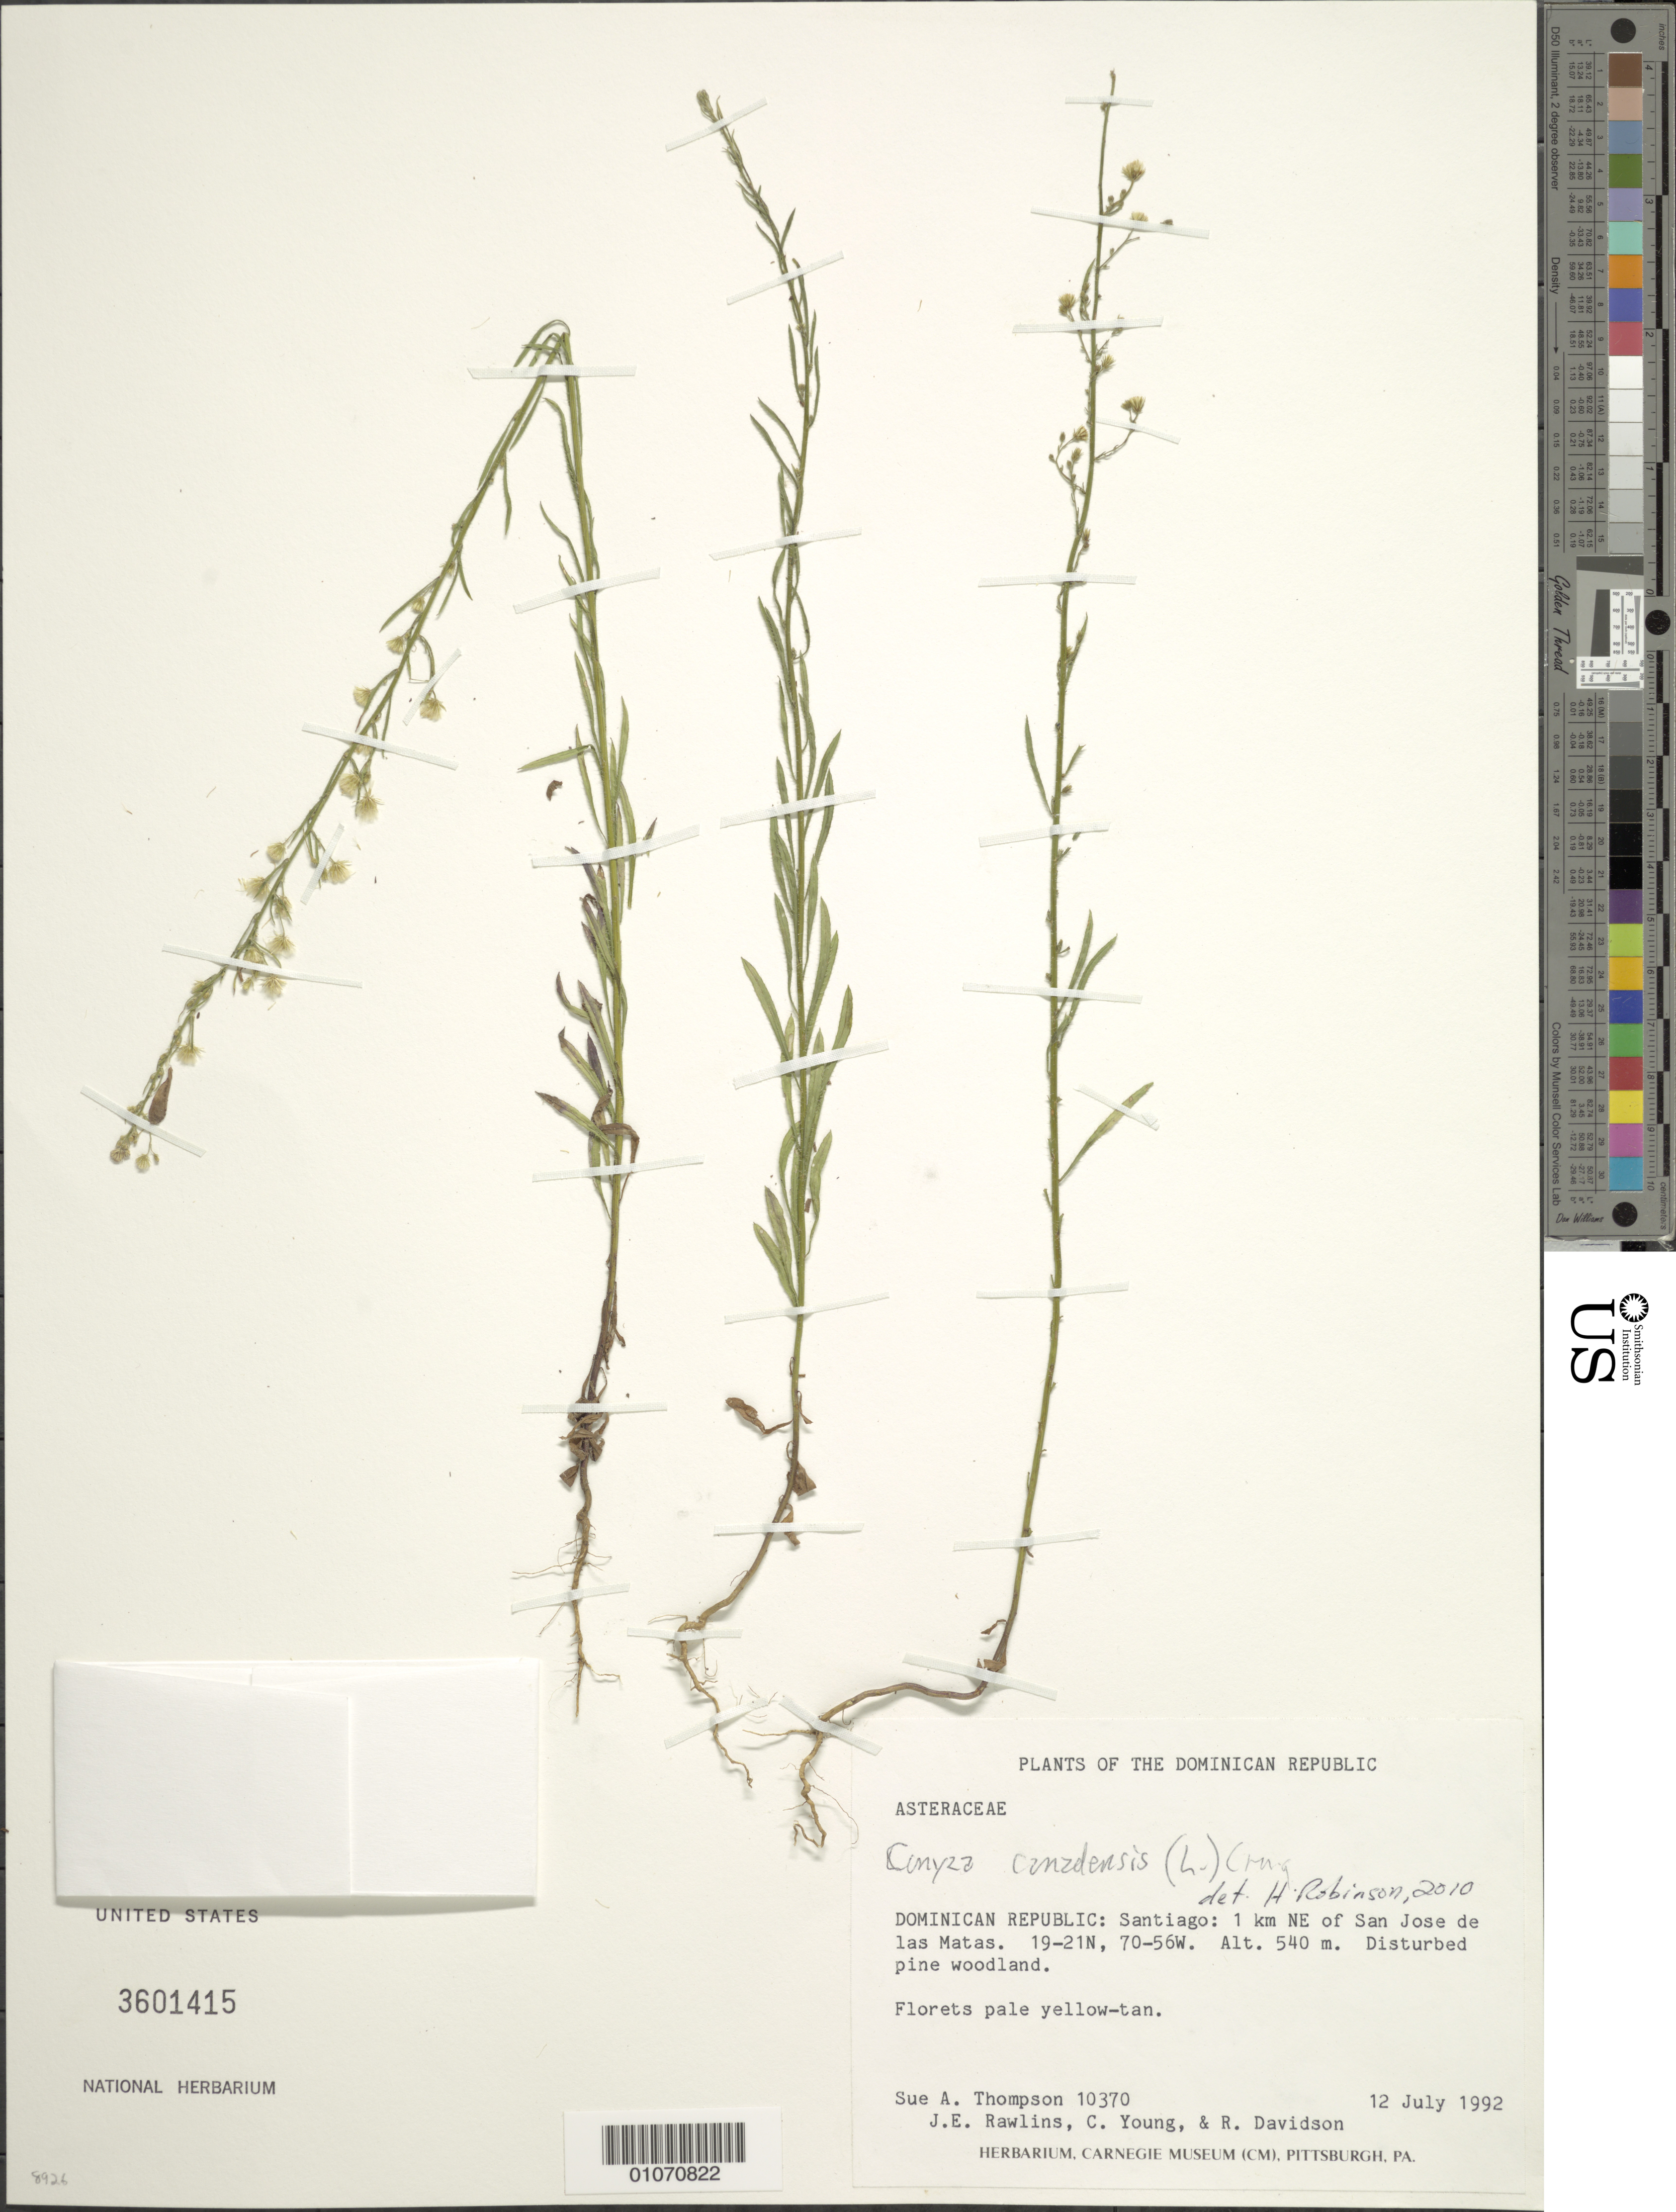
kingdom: Plantae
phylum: Tracheophyta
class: Magnoliopsida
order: Asterales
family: Asteraceae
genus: Conyza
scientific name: Conyza canadensis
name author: (L.) Cronq.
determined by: Robinson, Harold E., (US)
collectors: S. A. Thompson, J. Rawlins, C. Young & R. Davidson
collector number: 10370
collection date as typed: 12 Jul 1992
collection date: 1992-07-12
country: Dominican Republic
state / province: Santiago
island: Hispaniola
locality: San Jose de las Matas, 1 km NE of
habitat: Disturbed pine woodland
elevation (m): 540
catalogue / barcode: US 3601415